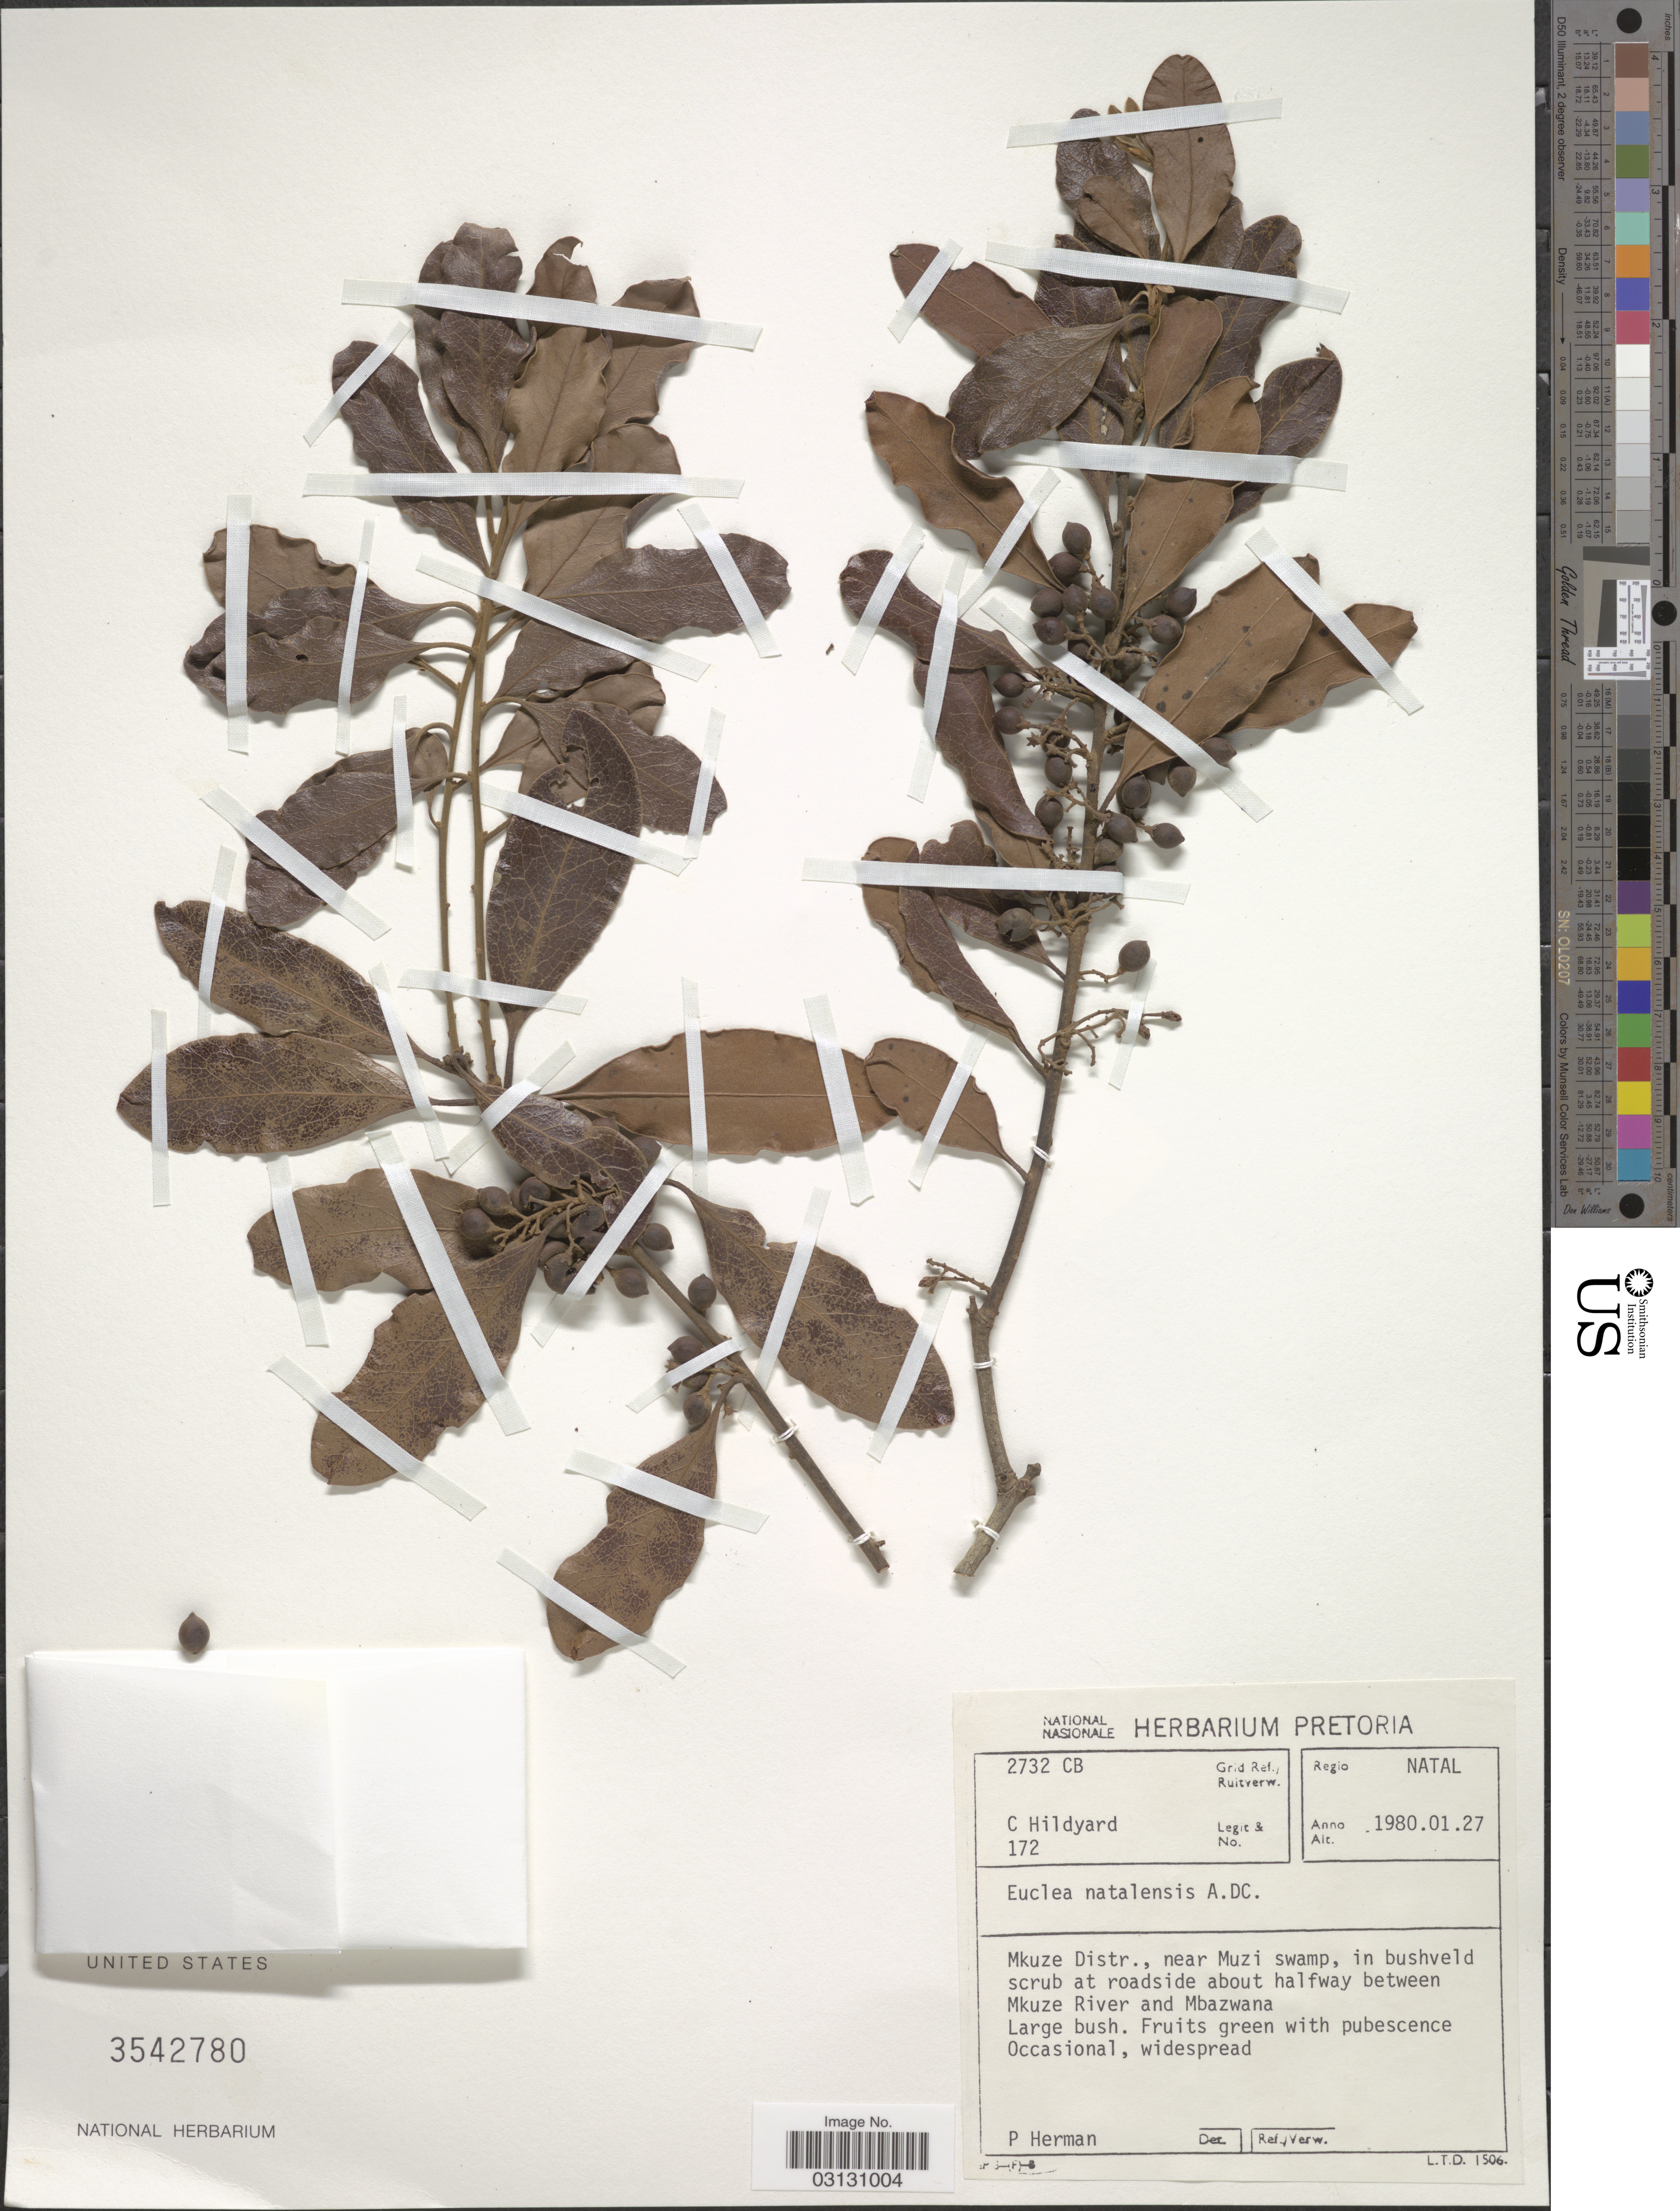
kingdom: Plantae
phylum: Tracheophyta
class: Magnoliopsida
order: Ericales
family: Ebenaceae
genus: Euclea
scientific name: Euclea natalensis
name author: A. DC.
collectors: C. Hildyard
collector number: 172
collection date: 1980-01-27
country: South Africa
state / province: KwaZulu-Natal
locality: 2732 CB Grid ref./Ruitverw., Regio Natal, Mkuze Distr., near Muzi swamp, in bushveld scrub at roadside about halfway between Mkuze River and Mbazwana.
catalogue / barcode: US 3542780